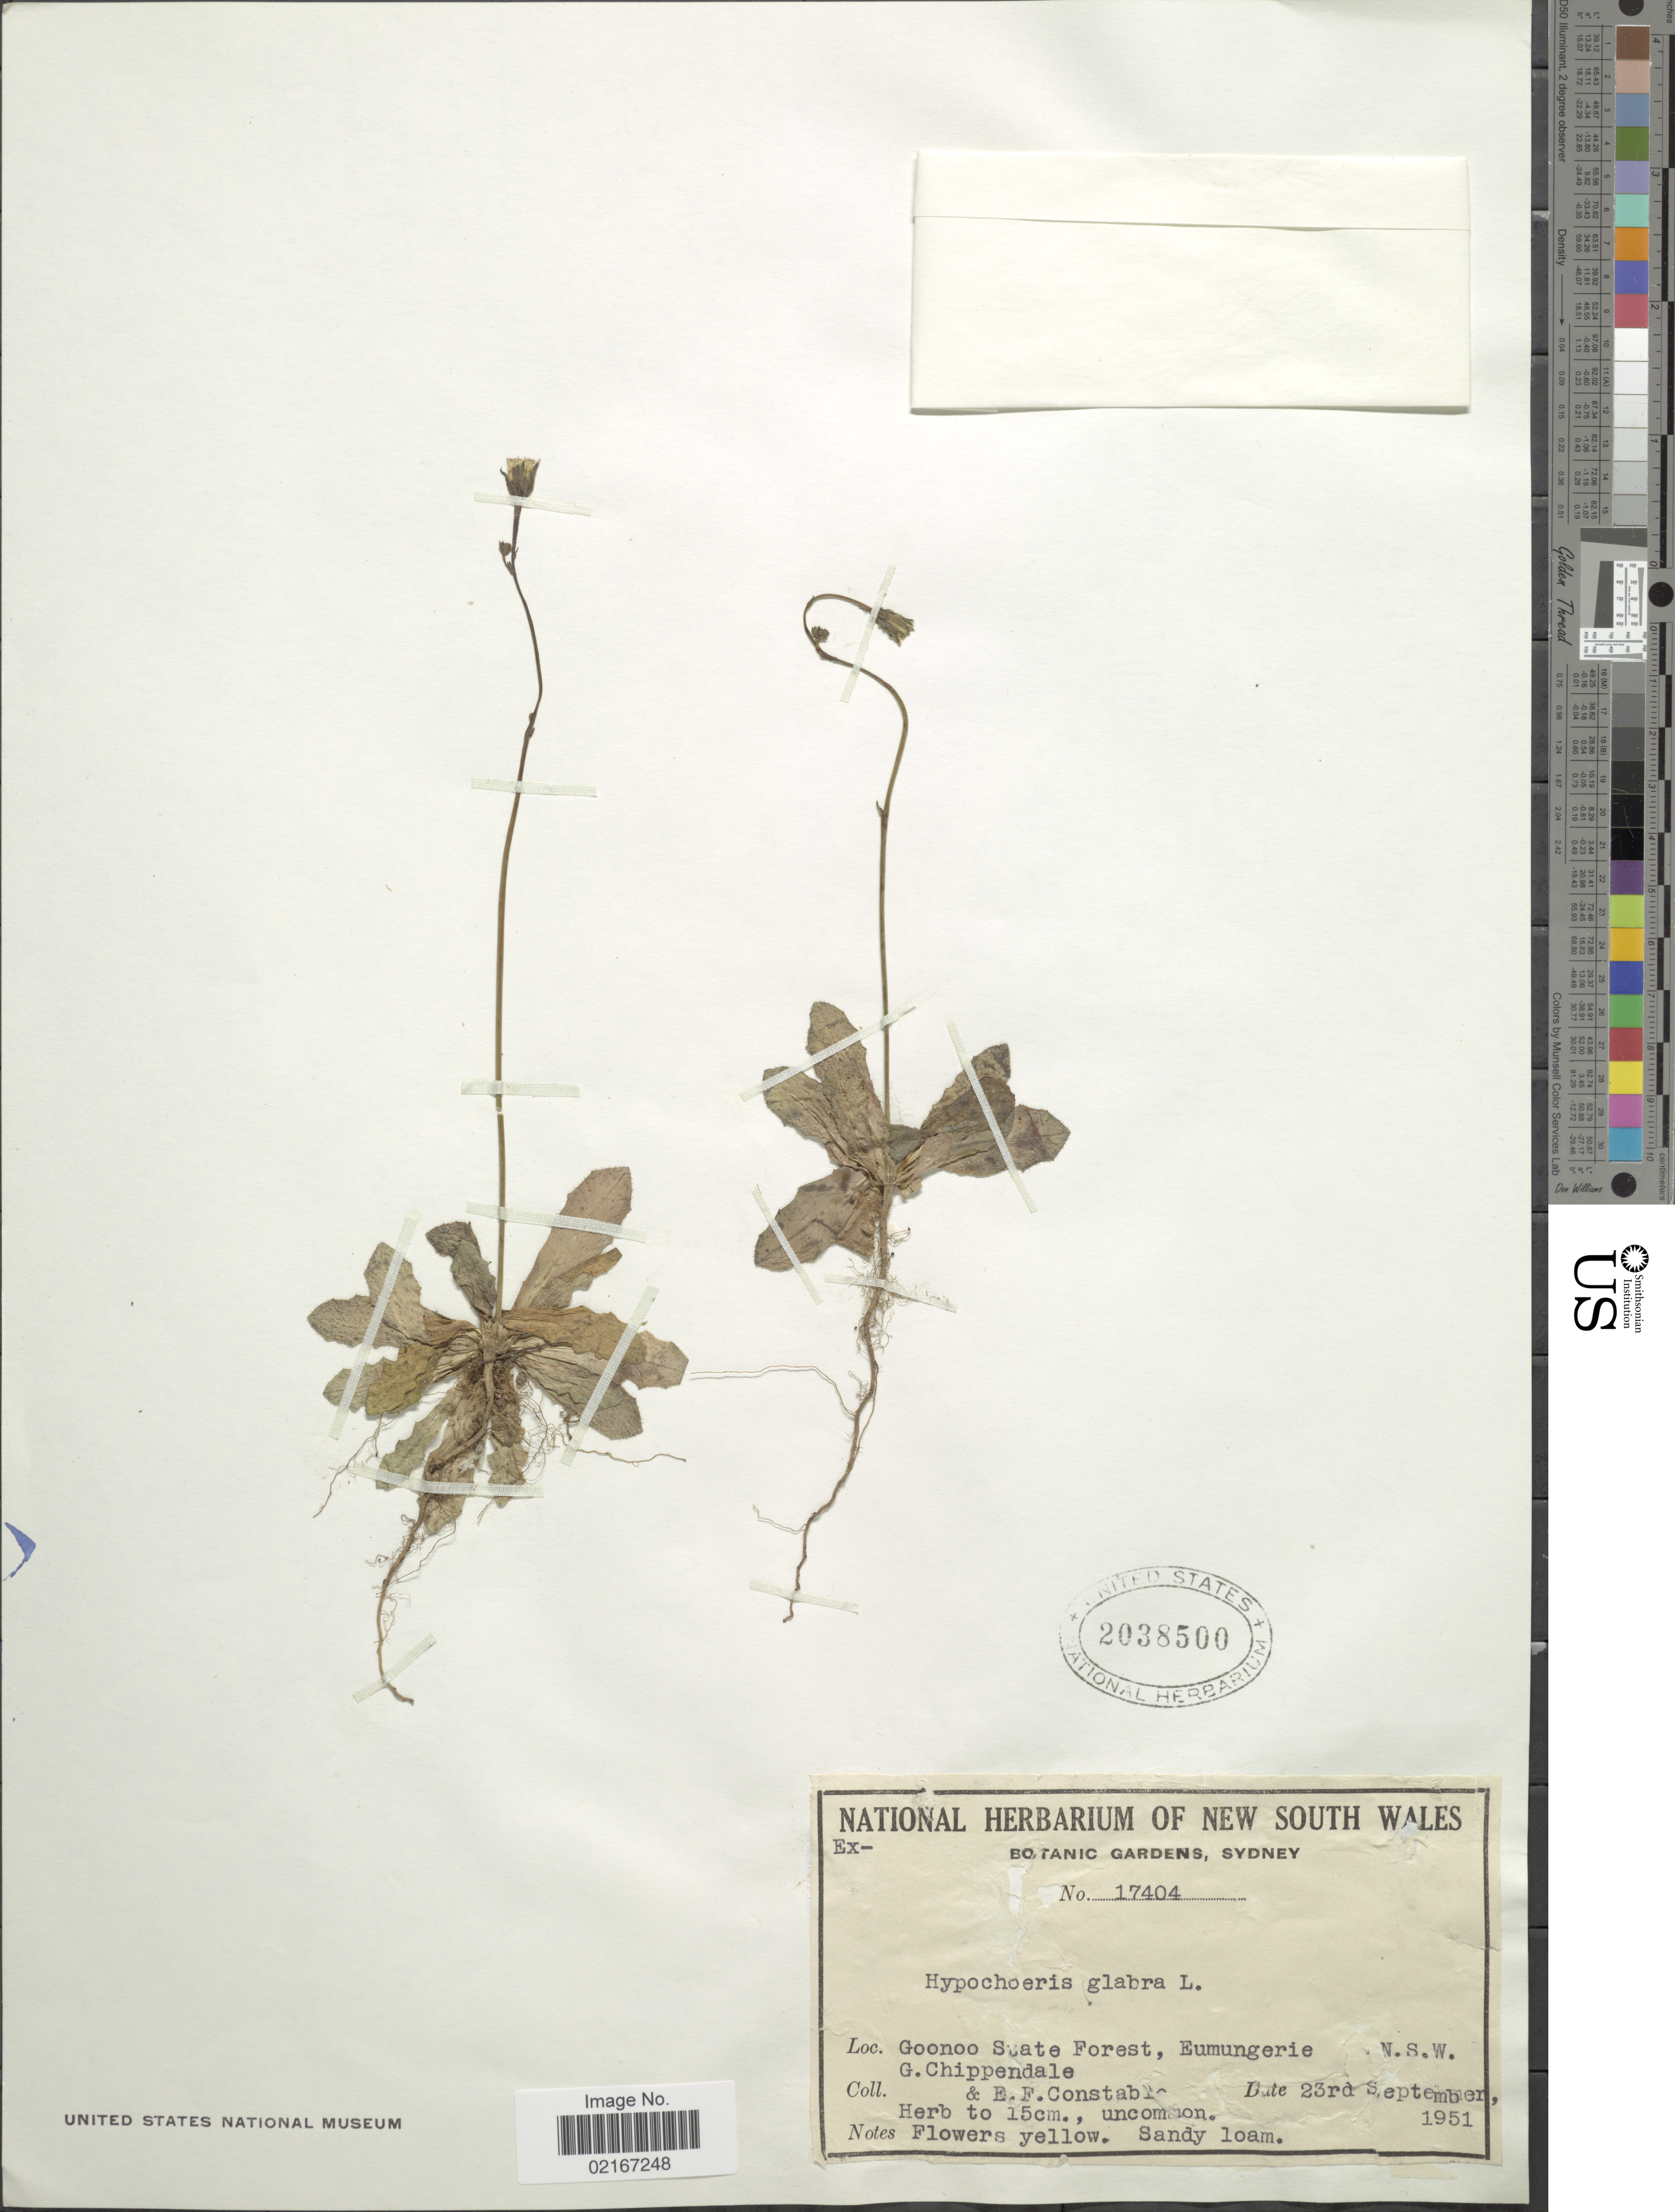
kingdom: Plantae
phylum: Tracheophyta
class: Magnoliopsida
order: Asterales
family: Asteraceae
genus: Hypochaeris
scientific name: Hypochaeris glabra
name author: L.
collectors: G. Chippendale & E. F. Constable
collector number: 17404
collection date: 1951-09-23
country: Australia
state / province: New South Wales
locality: Goonoo State Forest, Eumungerie, N. S. W.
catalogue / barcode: US 2038500